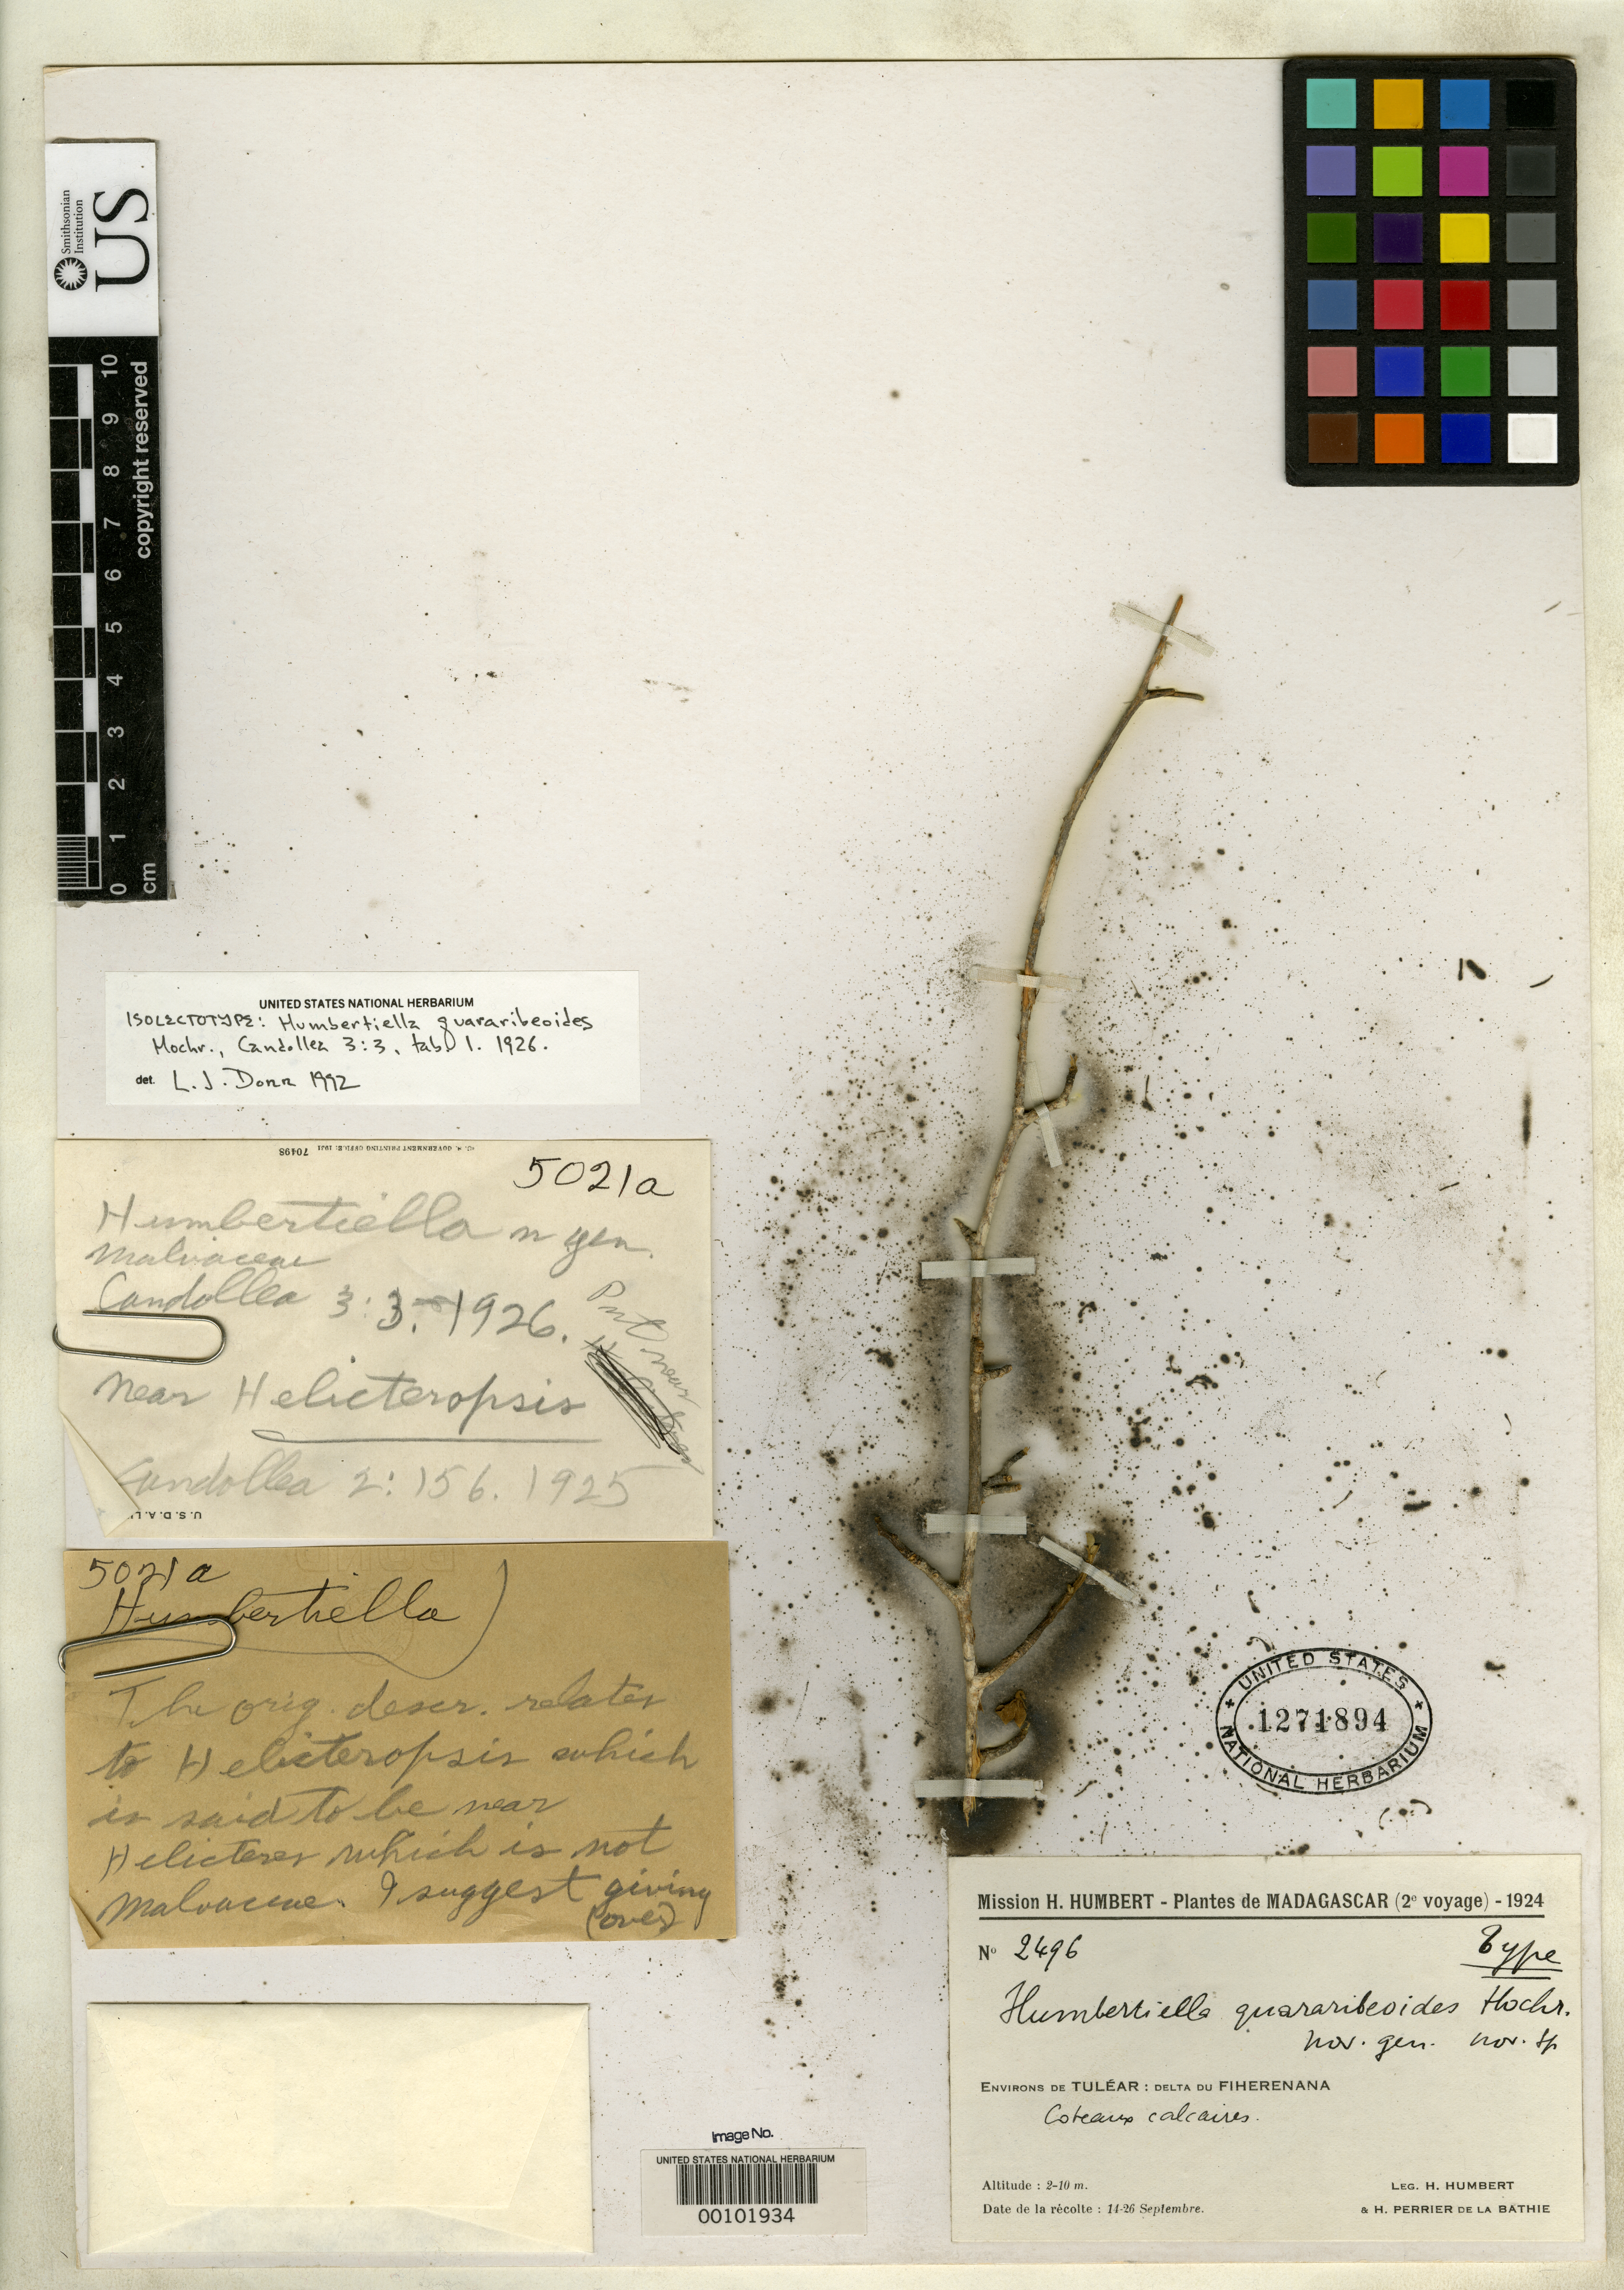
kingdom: Plantae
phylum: Tracheophyta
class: Magnoliopsida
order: Malvales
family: Malvaceae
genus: Humbertiella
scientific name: Humbertiella quararibeoides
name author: Hochr.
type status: Lectotype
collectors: H. Humbert & H. Perrier de la Bâthie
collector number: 2496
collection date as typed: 14 Sep 1924 to 26 Sep 1924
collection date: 1924-09-14/1924-09-26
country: Madagascar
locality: Environs de Tulear, delta du Fiherenana.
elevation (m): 2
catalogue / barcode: US 1271894